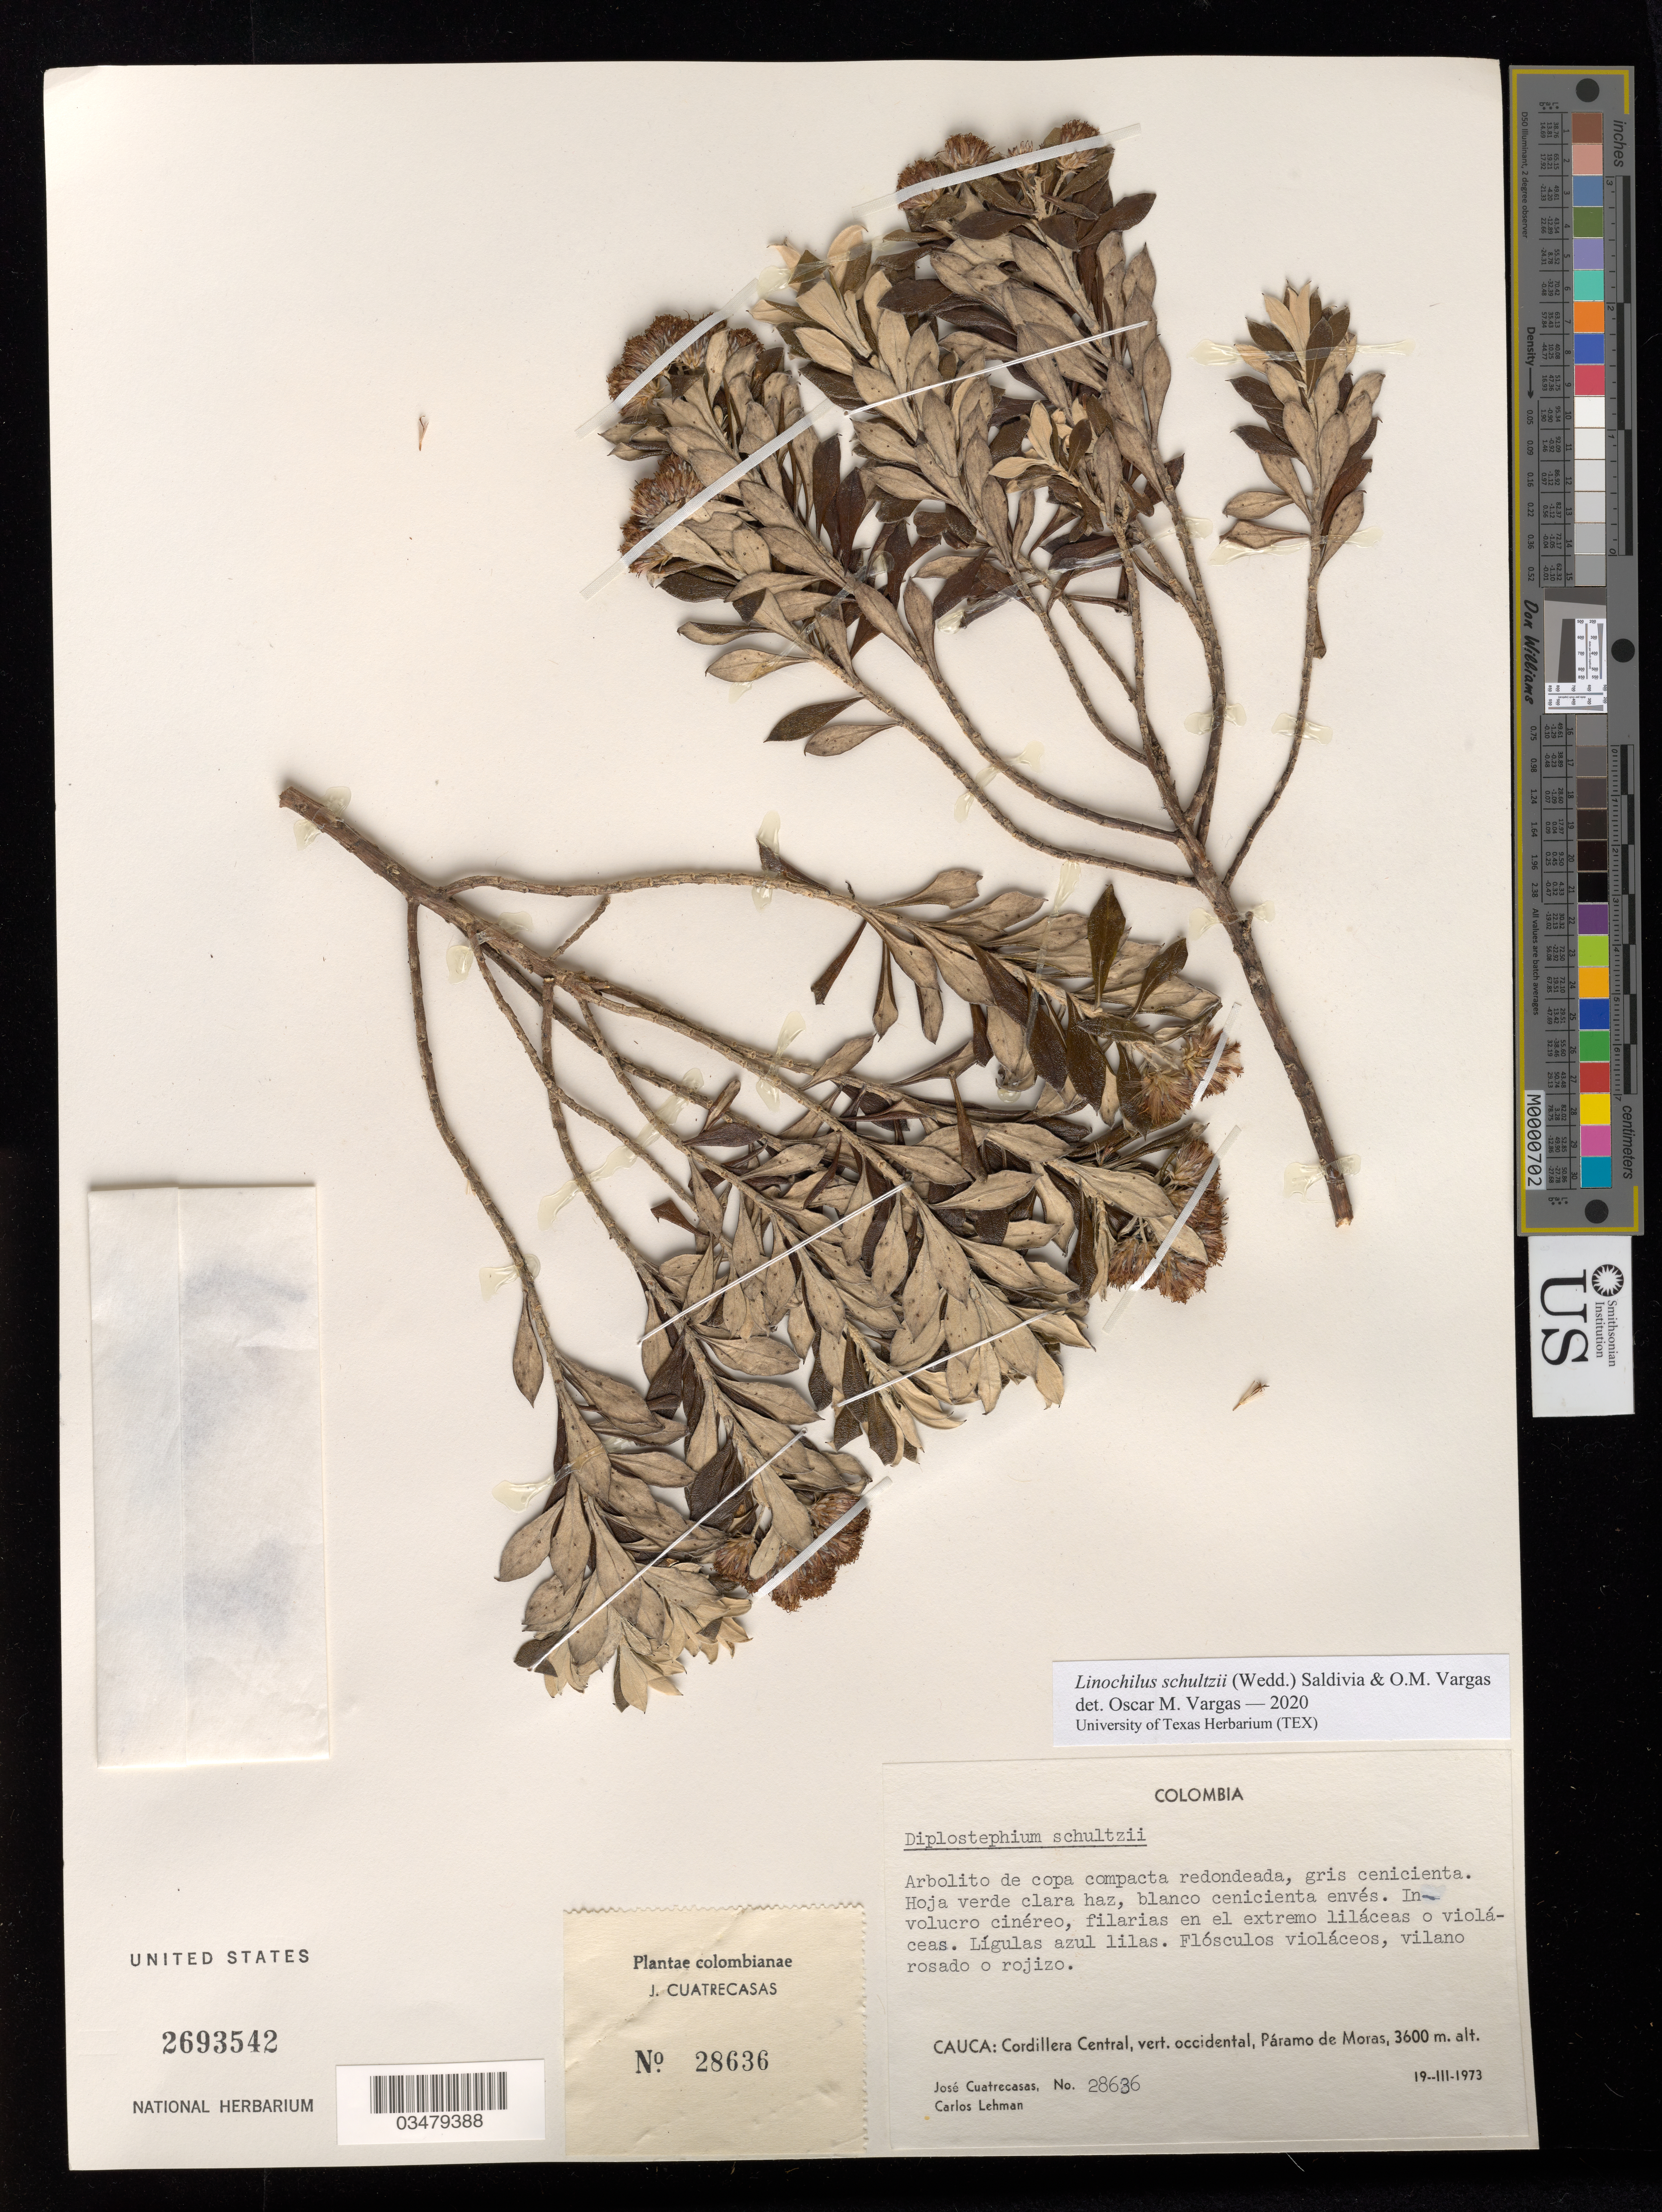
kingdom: Plantae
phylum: Tracheophyta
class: Magnoliopsida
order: Asterales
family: Asteraceae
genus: Linochilus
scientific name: Linochilus schultzii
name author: (Wedd.) Saldivia & O.M. Vargas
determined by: Vargas, Oscar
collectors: J. Cuatrecasas & C. Lehman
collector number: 28636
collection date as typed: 19 Mar 1973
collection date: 1973-03-19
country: Colombia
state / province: Cauca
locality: Cordillera Central, Vertiete Occidental, Páramo de Moras.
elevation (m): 3600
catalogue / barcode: US 2693542